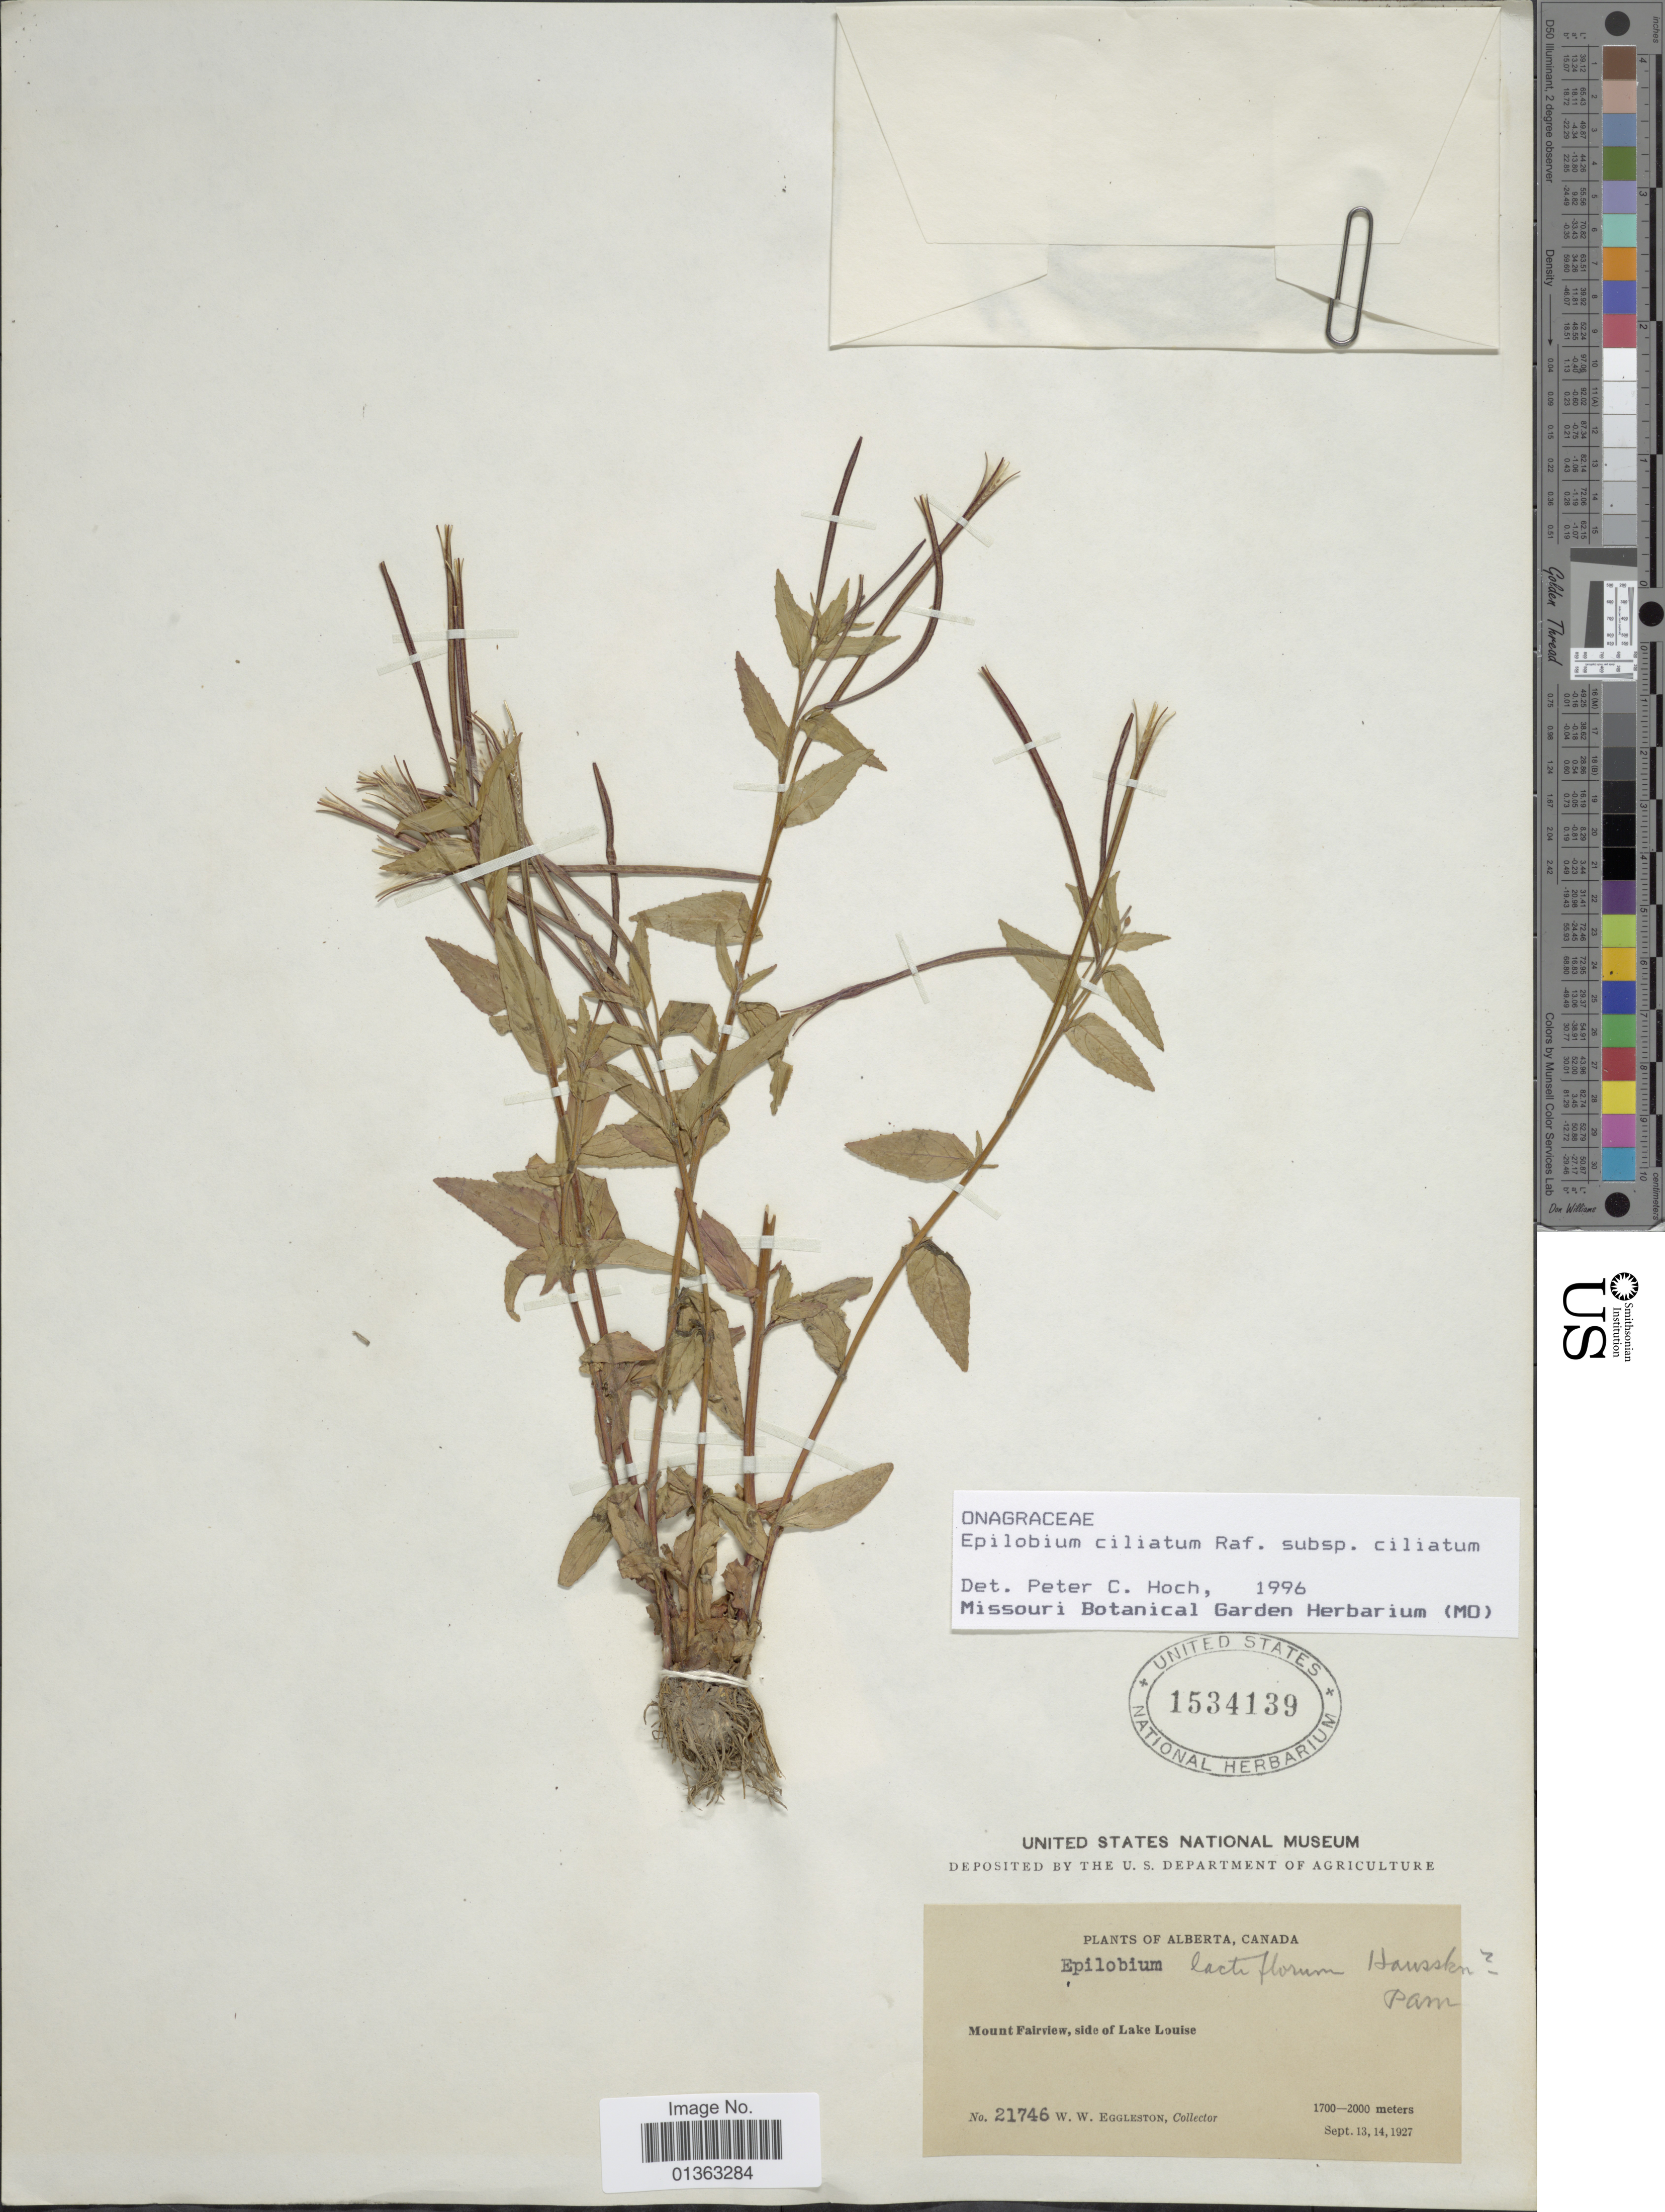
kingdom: Plantae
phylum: Tracheophyta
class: Magnoliopsida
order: Myrtales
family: Onagraceae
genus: Epilobium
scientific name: Epilobium ciliatum subsp. ciliatum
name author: Raf.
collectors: W. W. Eggleston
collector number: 21746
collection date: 1927-09-13/1927-09-14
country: Canada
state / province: Alberta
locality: Mount Fairview, side of Lake Louise.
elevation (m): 1700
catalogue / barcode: US 1534139